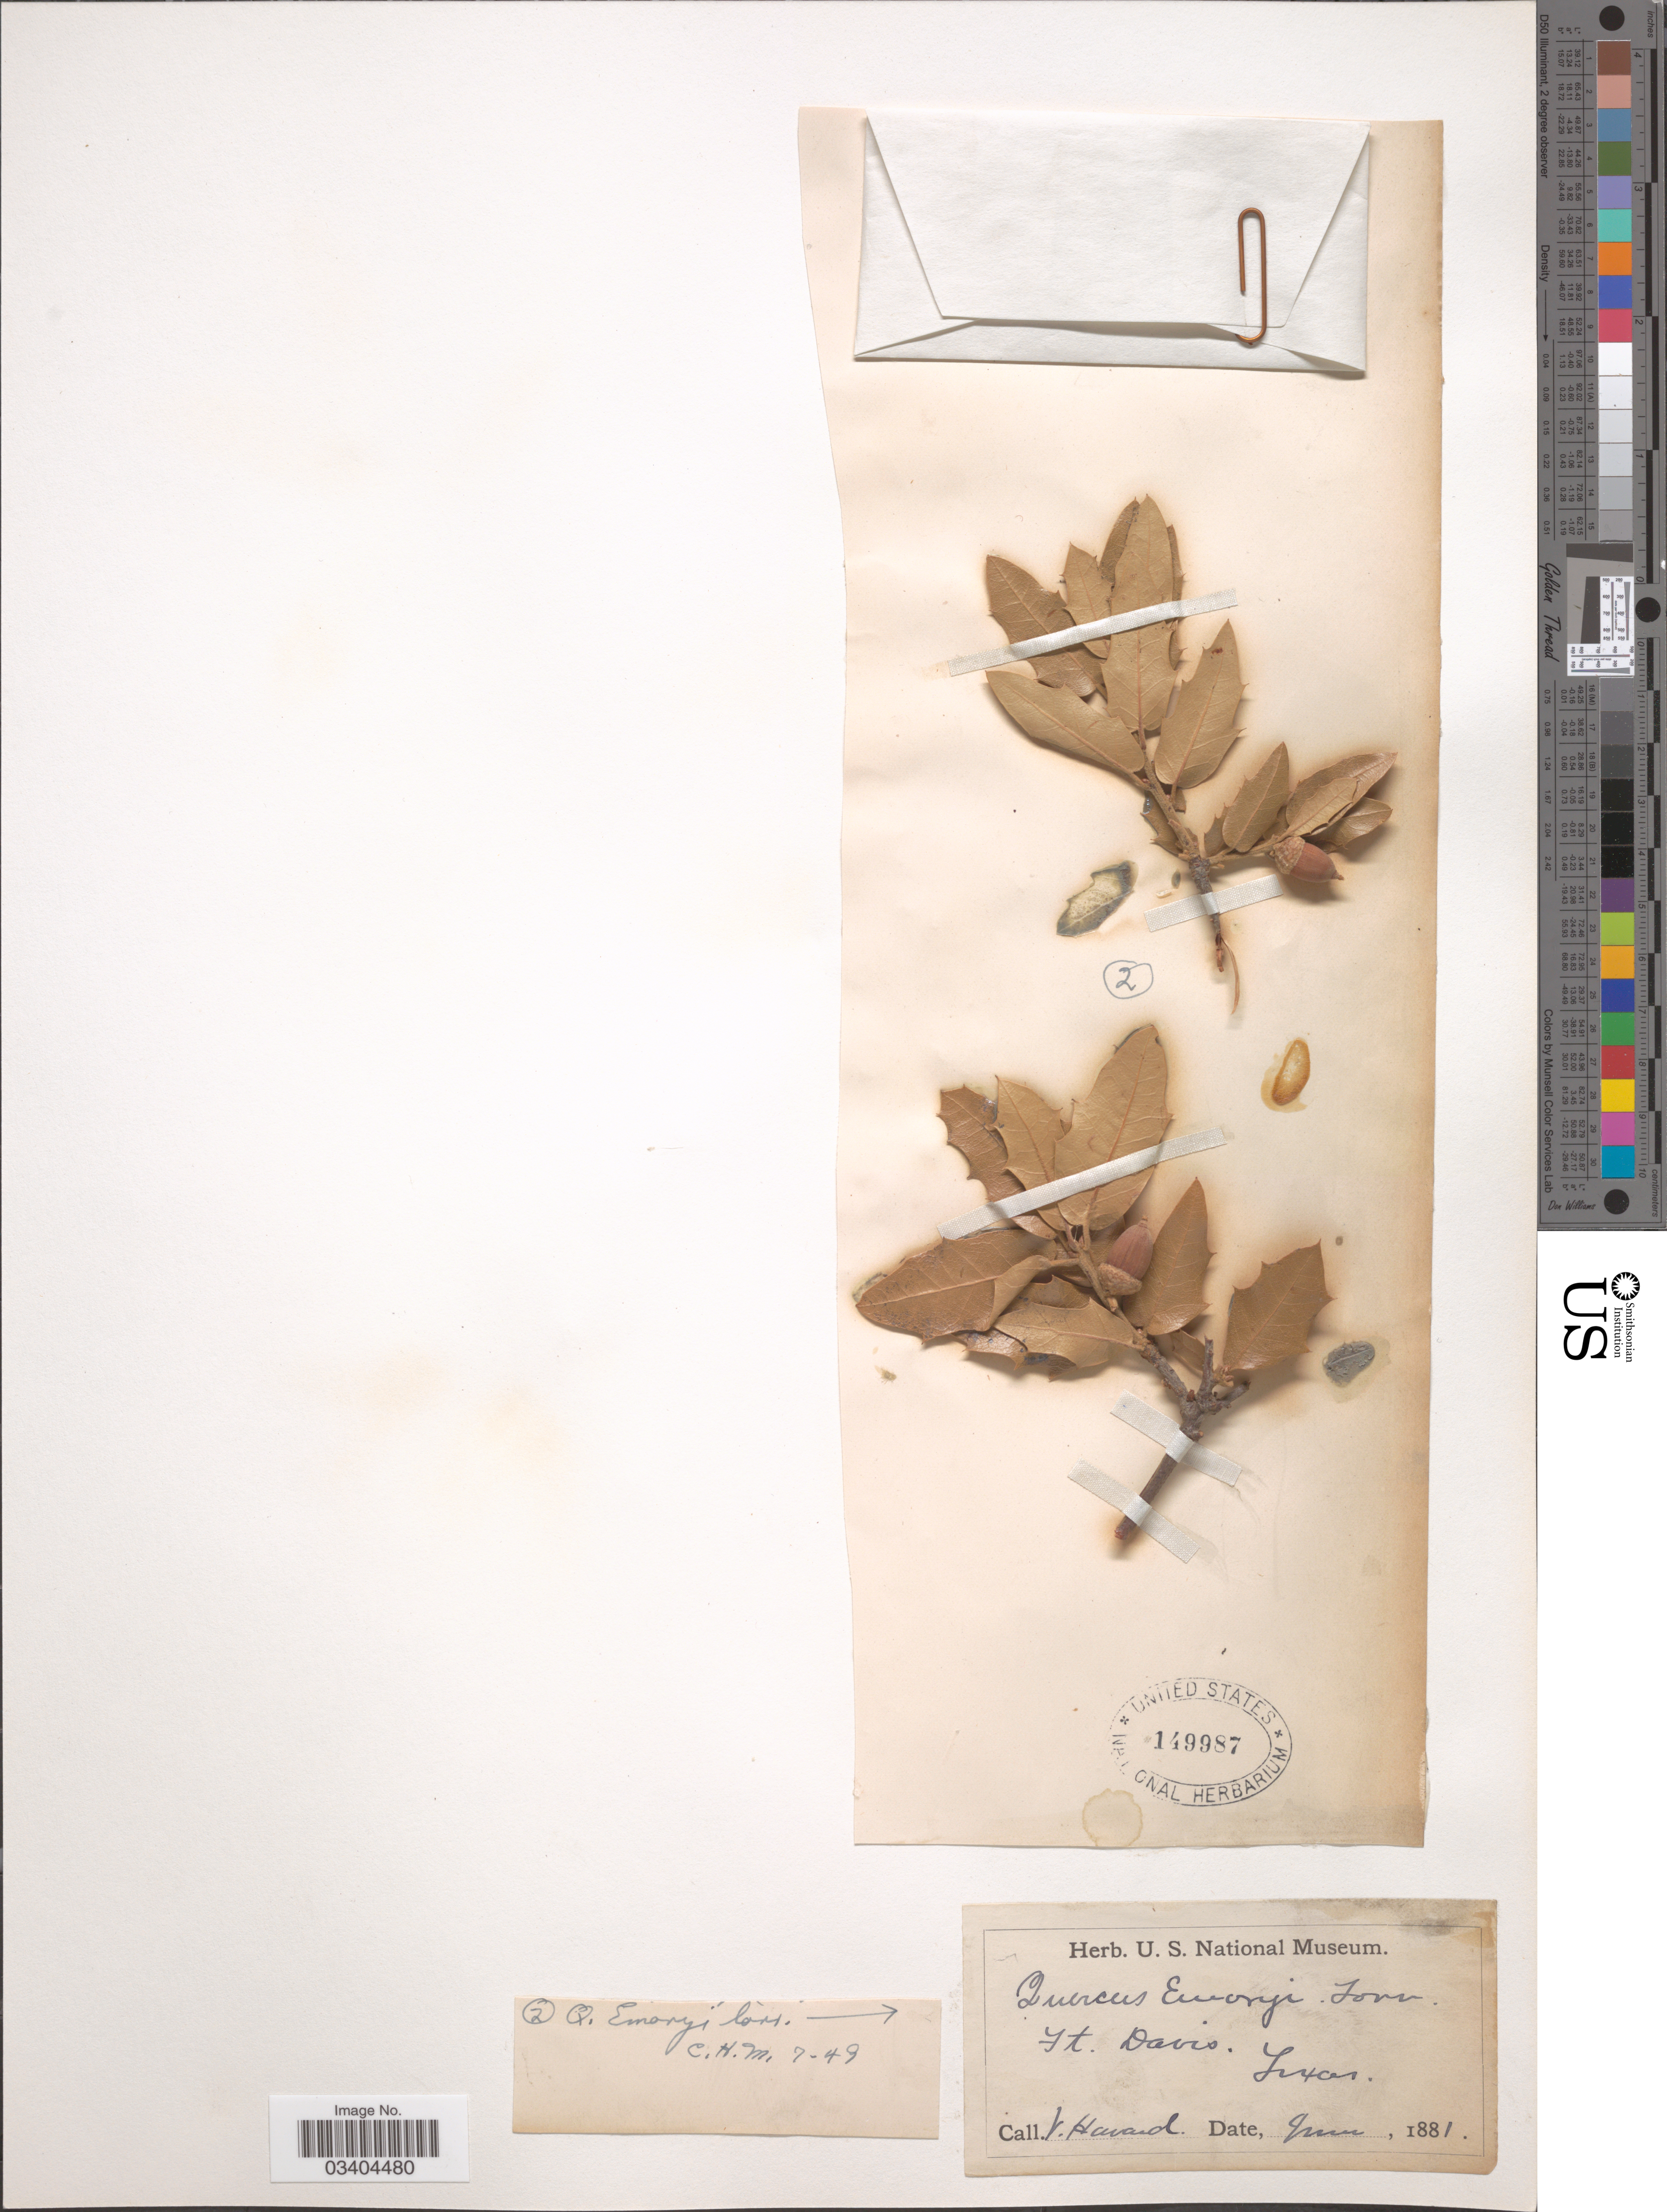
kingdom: Plantae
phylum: Tracheophyta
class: Magnoliopsida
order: Fagales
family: Fagaceae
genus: Quercus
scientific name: Quercus emoryi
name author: Torr. in Emory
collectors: V. Havard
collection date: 1881-06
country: United States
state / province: Texas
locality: Ft. Davis.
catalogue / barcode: US 149987